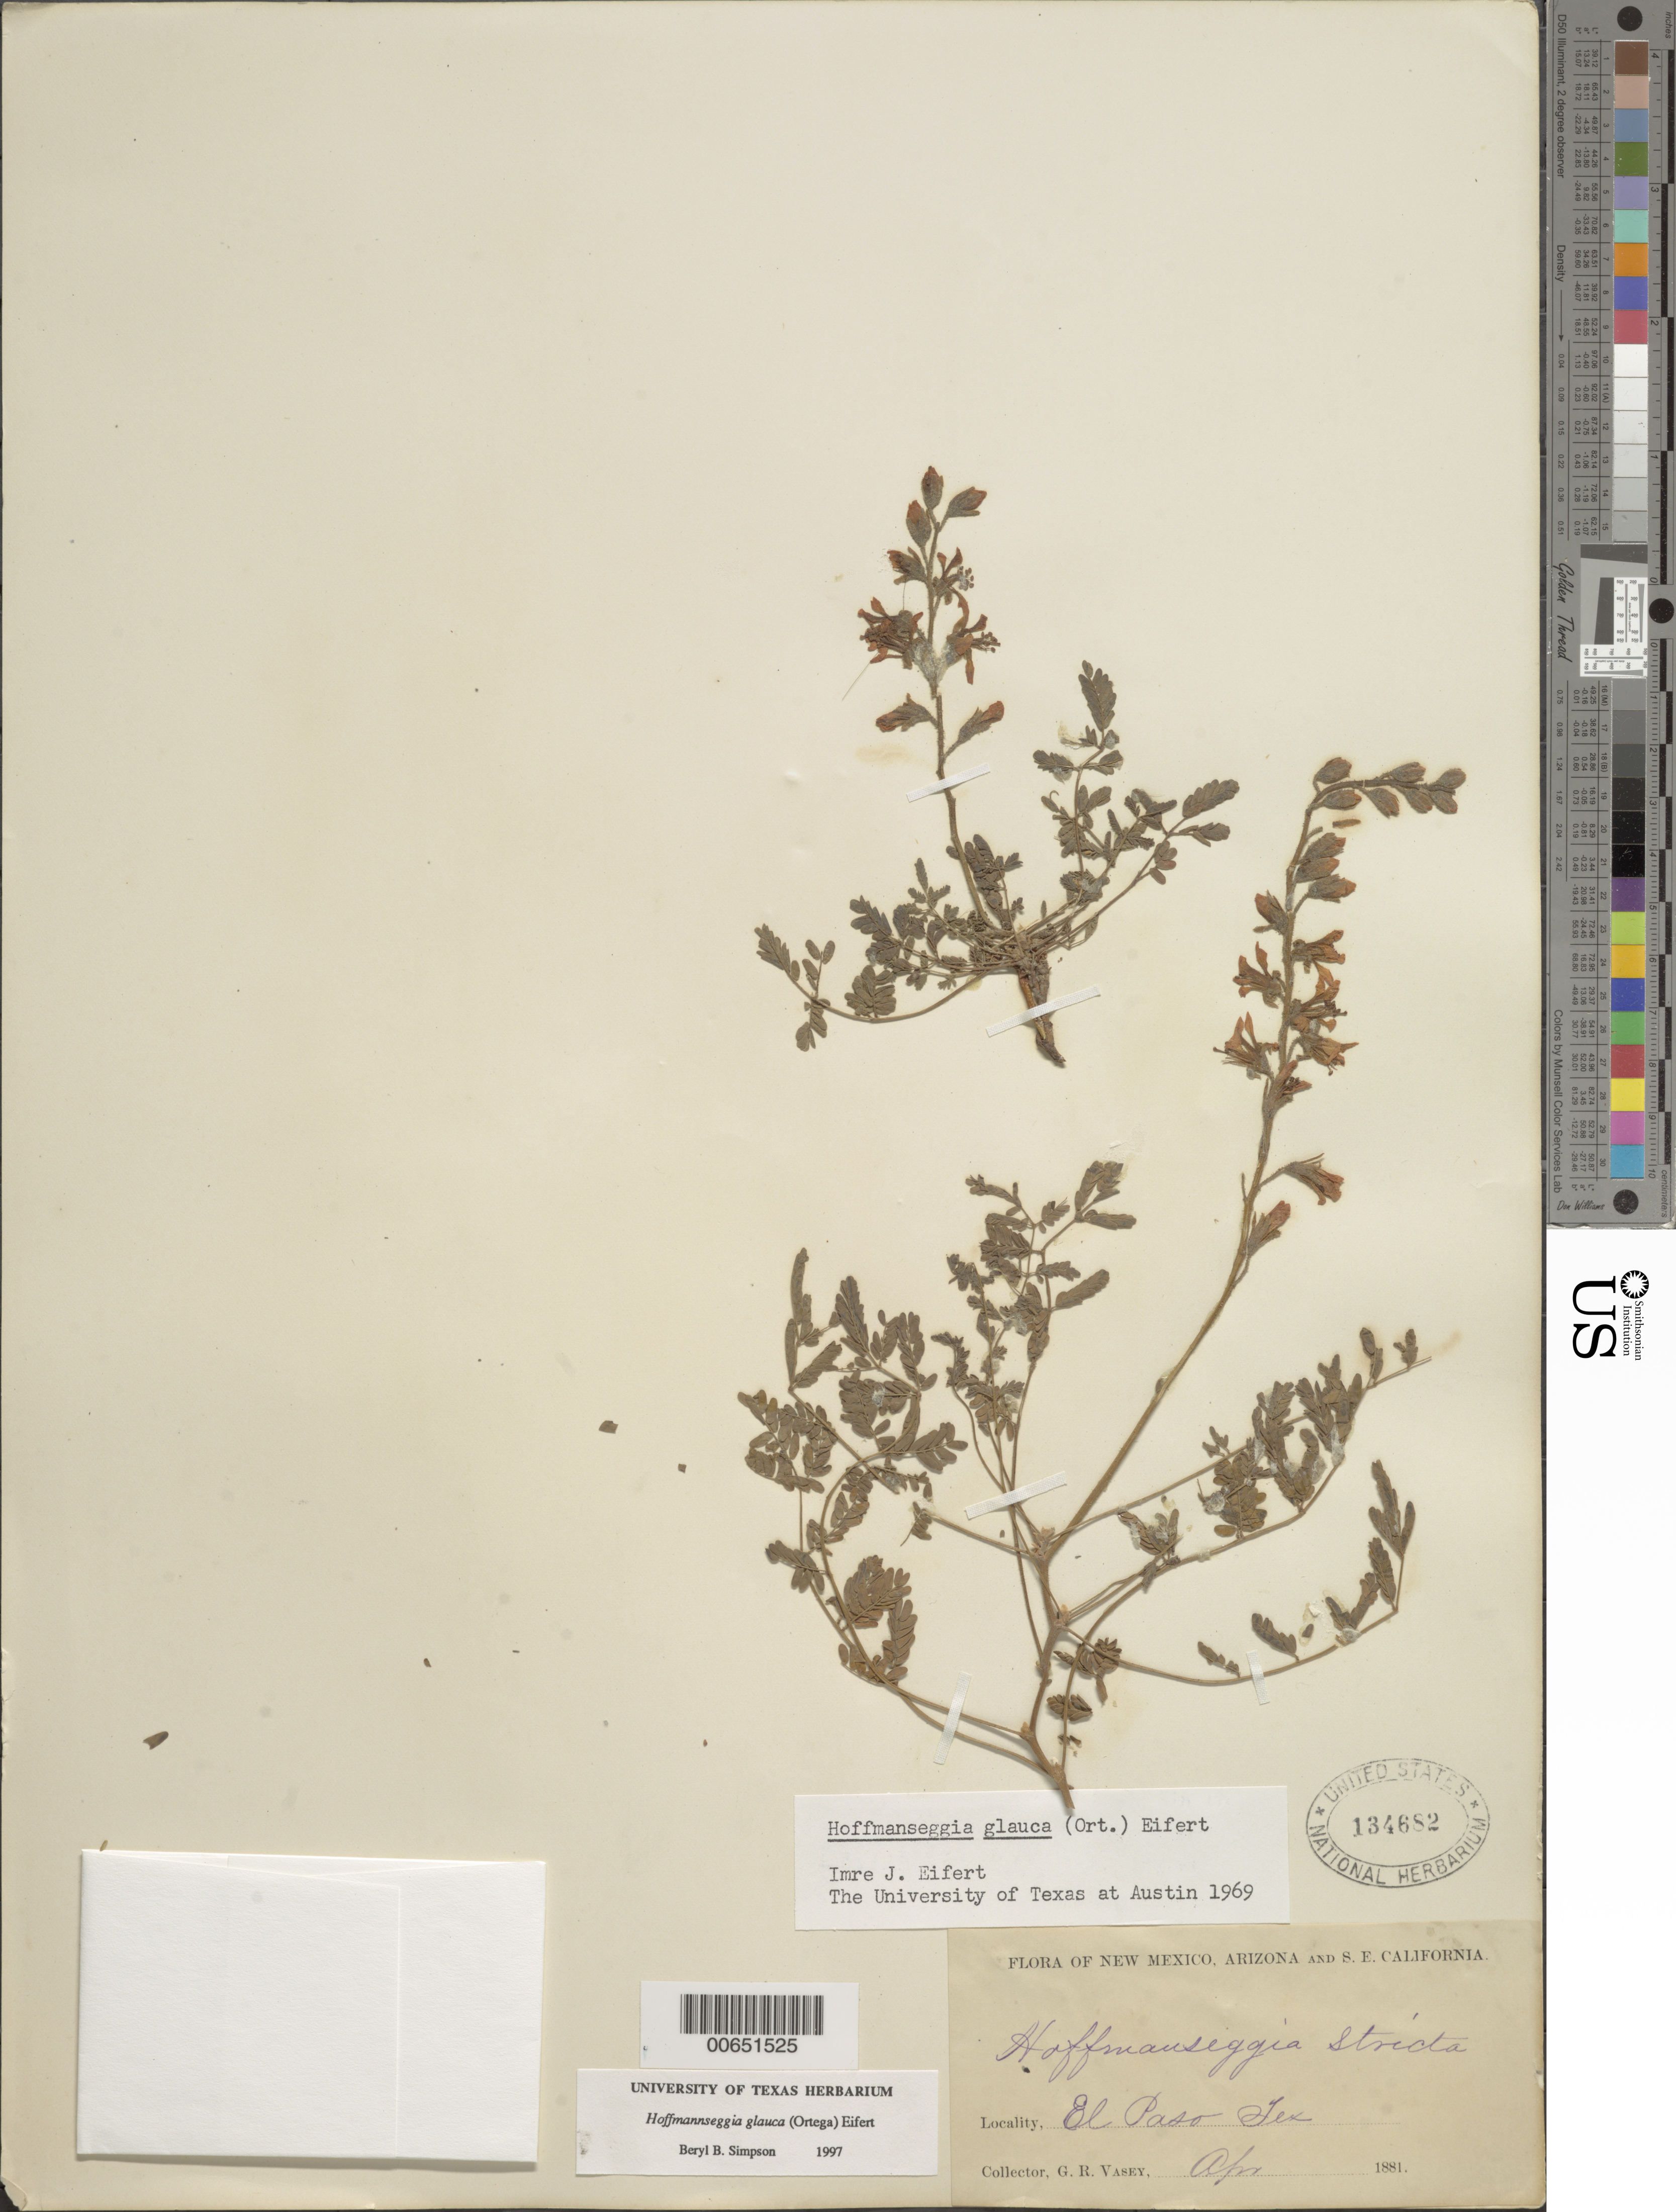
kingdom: Plantae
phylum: Tracheophyta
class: Magnoliopsida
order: Fabales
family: Fabaceae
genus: Hoffmannseggia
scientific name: Hoffmannseggia glauca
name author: (Ortega) Eifert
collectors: G. R. Vasey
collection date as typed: Apr 1881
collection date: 1881-04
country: United States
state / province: Texas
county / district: El Paso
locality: El Paso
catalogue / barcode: US 134682